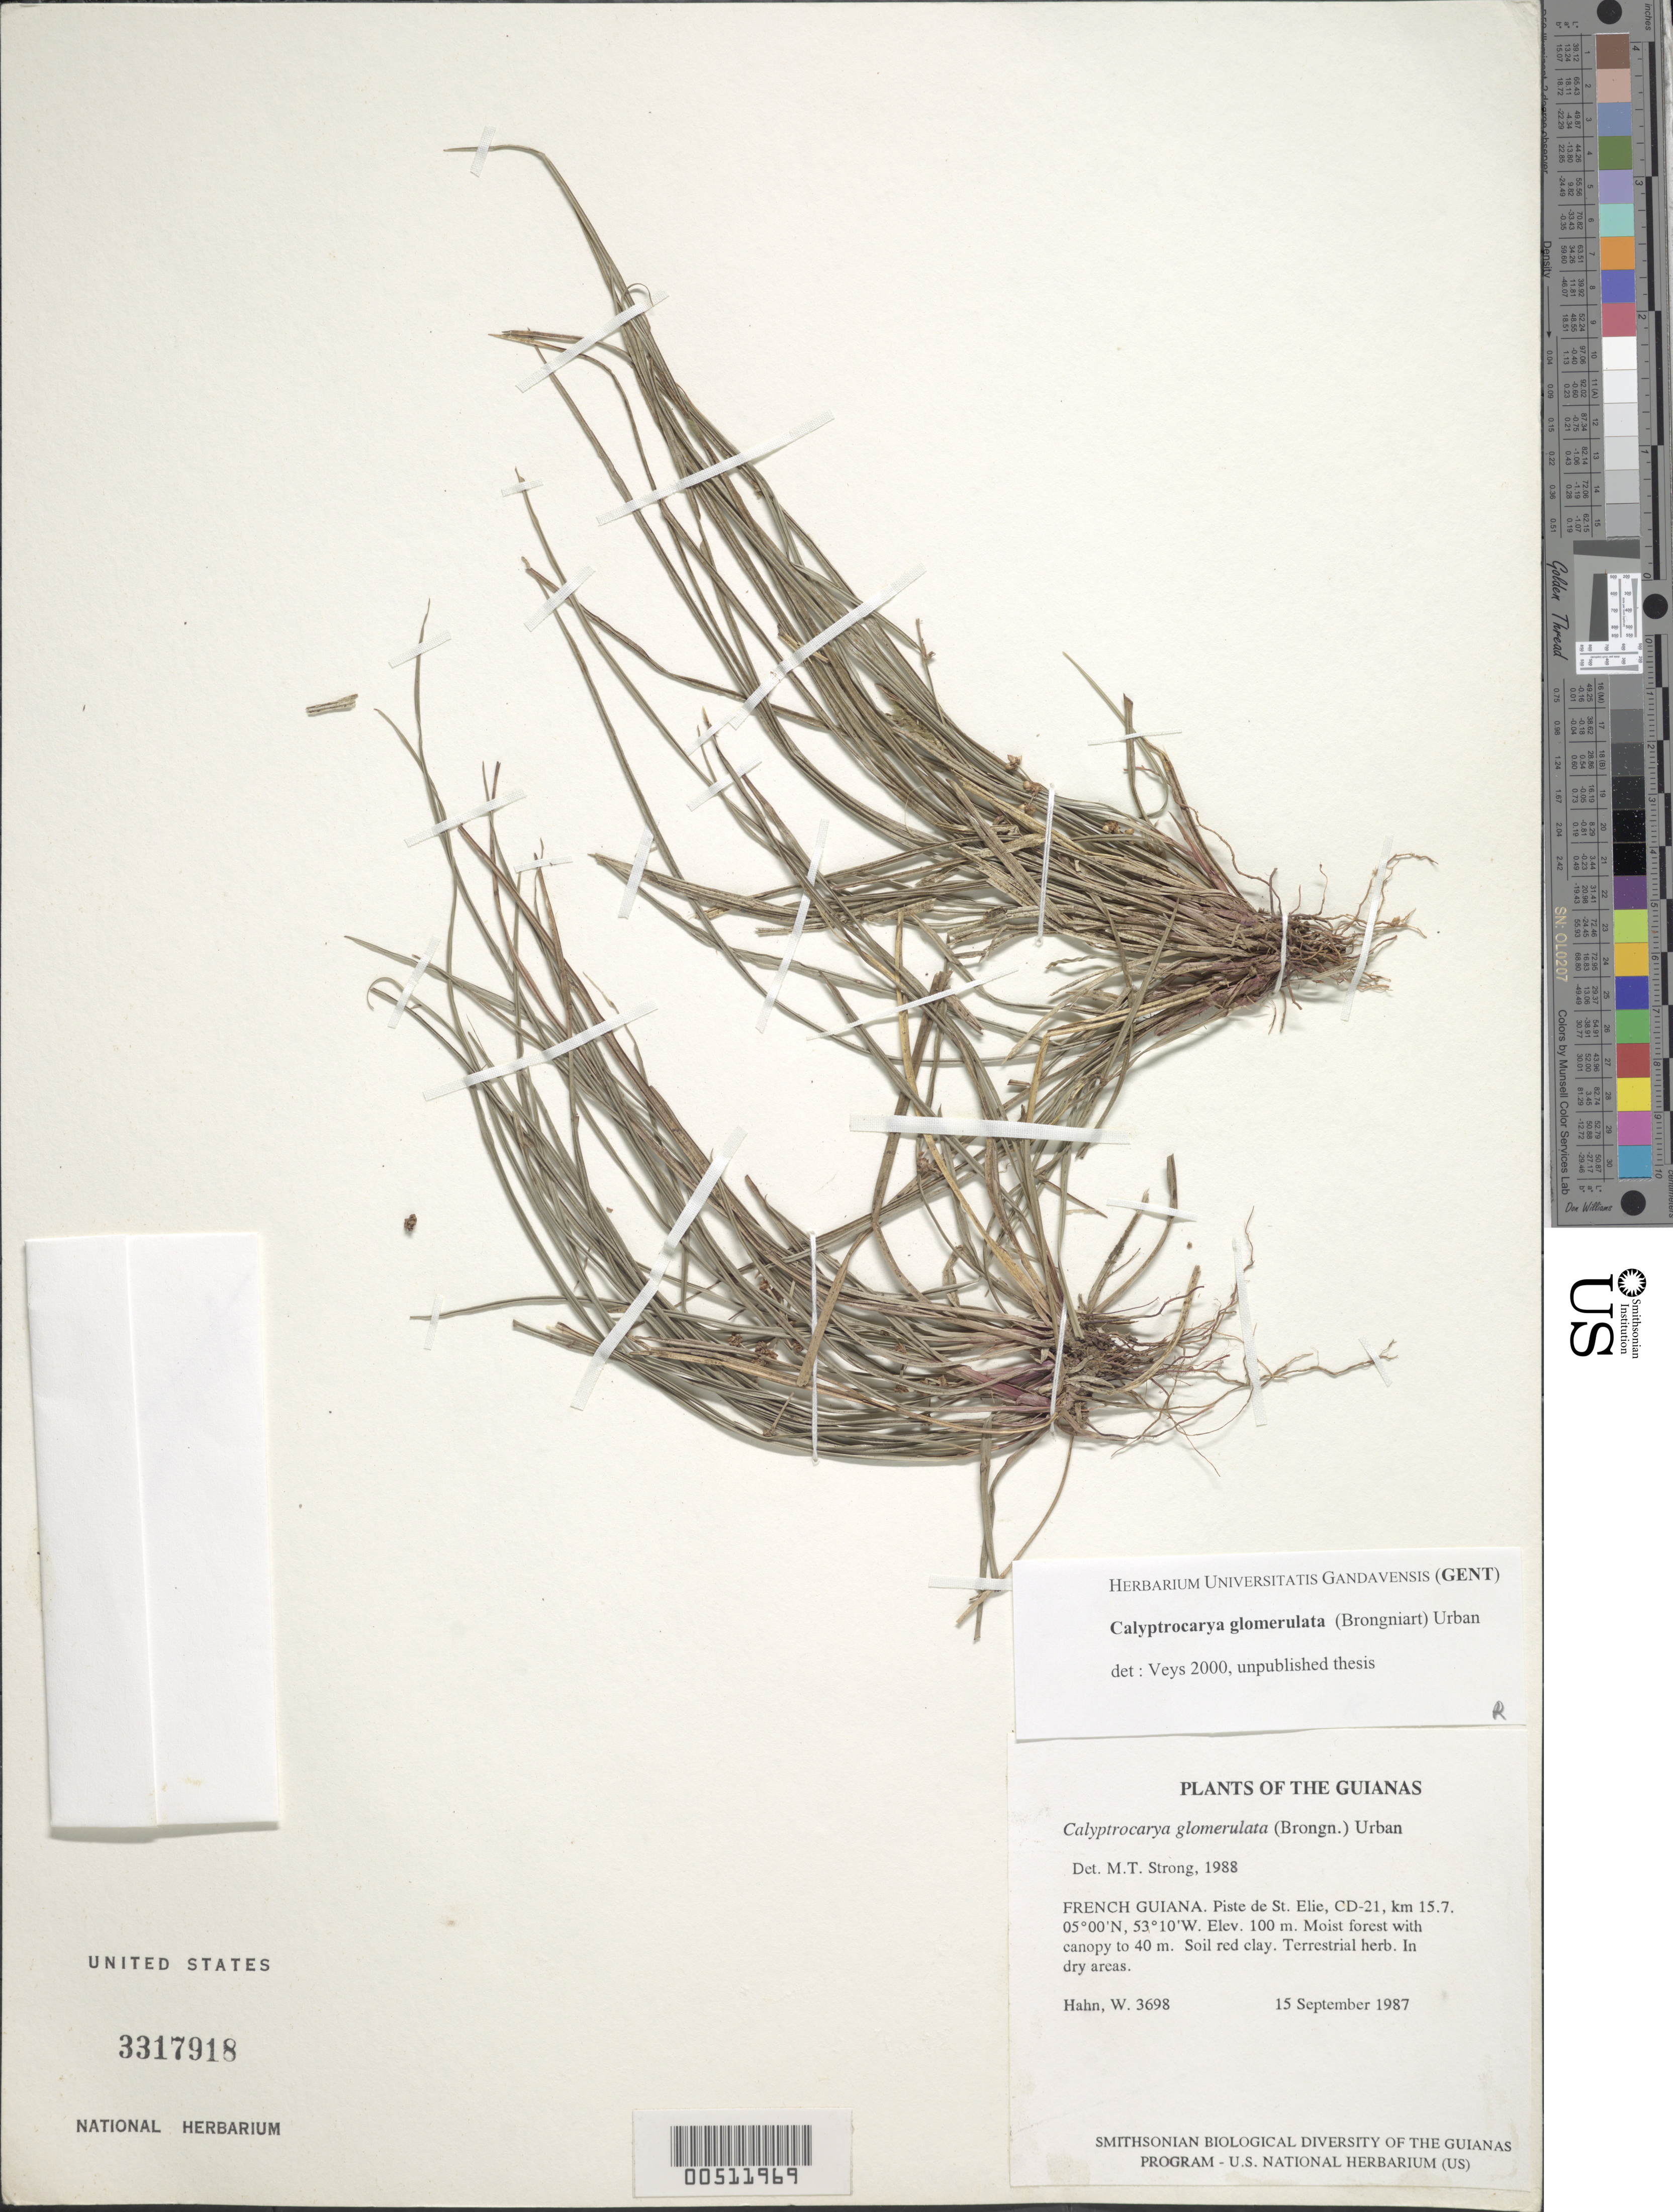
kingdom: Plantae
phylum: Tracheophyta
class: Liliopsida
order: Poales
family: Cyperaceae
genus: Calyptrocarya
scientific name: Calyptrocarya glomerulata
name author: (Brongn.) Urb.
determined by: Strong, M. T., (US), Smithsonian Institution - National Museum of Natural History (UNITED STATES)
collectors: W. Hahn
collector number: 3698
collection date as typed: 15 September 1987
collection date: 1987-09-15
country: French Guiana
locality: Piste de St. Elie, CD-21, km 15.7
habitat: Moist forest with canopy to 40 m. Soil red clay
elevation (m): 100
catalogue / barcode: US 3317918